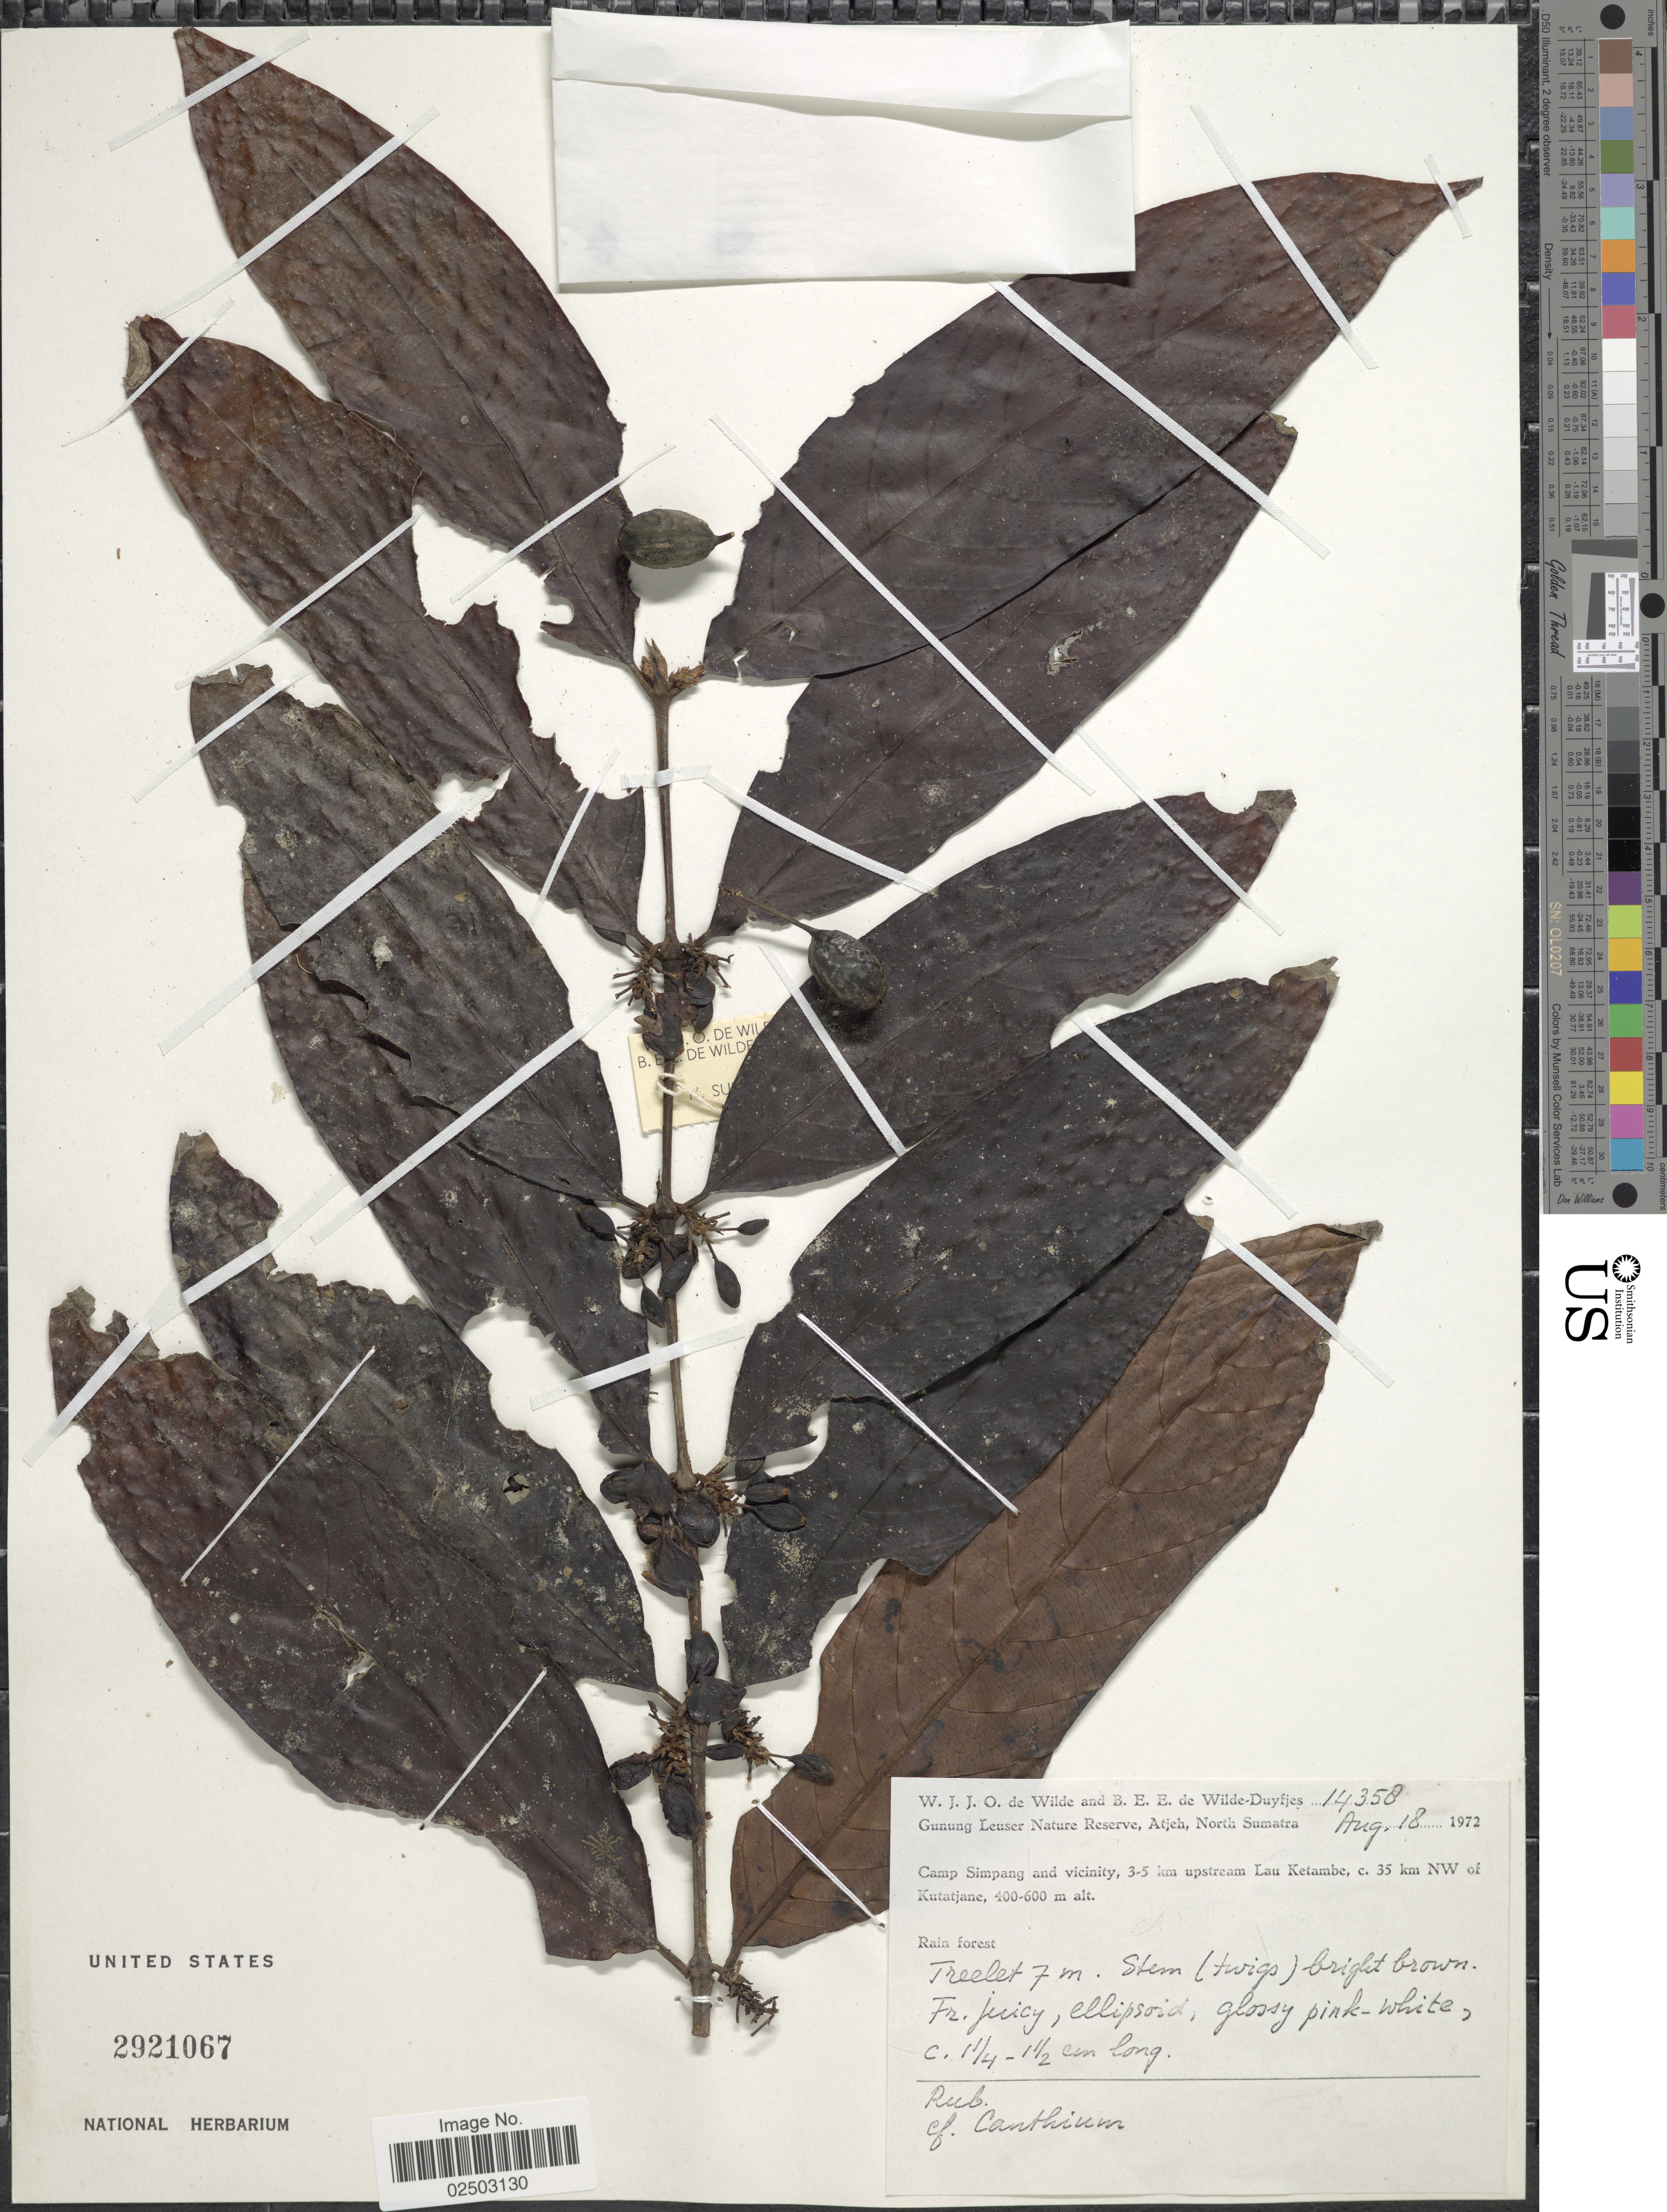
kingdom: Plantae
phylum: Tracheophyta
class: Magnoliopsida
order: Gentianales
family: Rubiaceae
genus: Bridsonia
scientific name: Bridsonia chamaedendrum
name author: (Kuntze) Verstraete & A.E. van Wyk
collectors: W. J. de Wilde & B. E. de Wilde-Duyfjes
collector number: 14358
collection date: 1972-08-18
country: Indonesia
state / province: Sumatra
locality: Gunung Leuser Nature Reserve, Atjeh, North Sumatra, Camp Simpang and vicinity, 3-5 km upstream Lau Ketambe, c. 35 km NW of Kutatjane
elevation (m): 400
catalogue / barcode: US 2921067